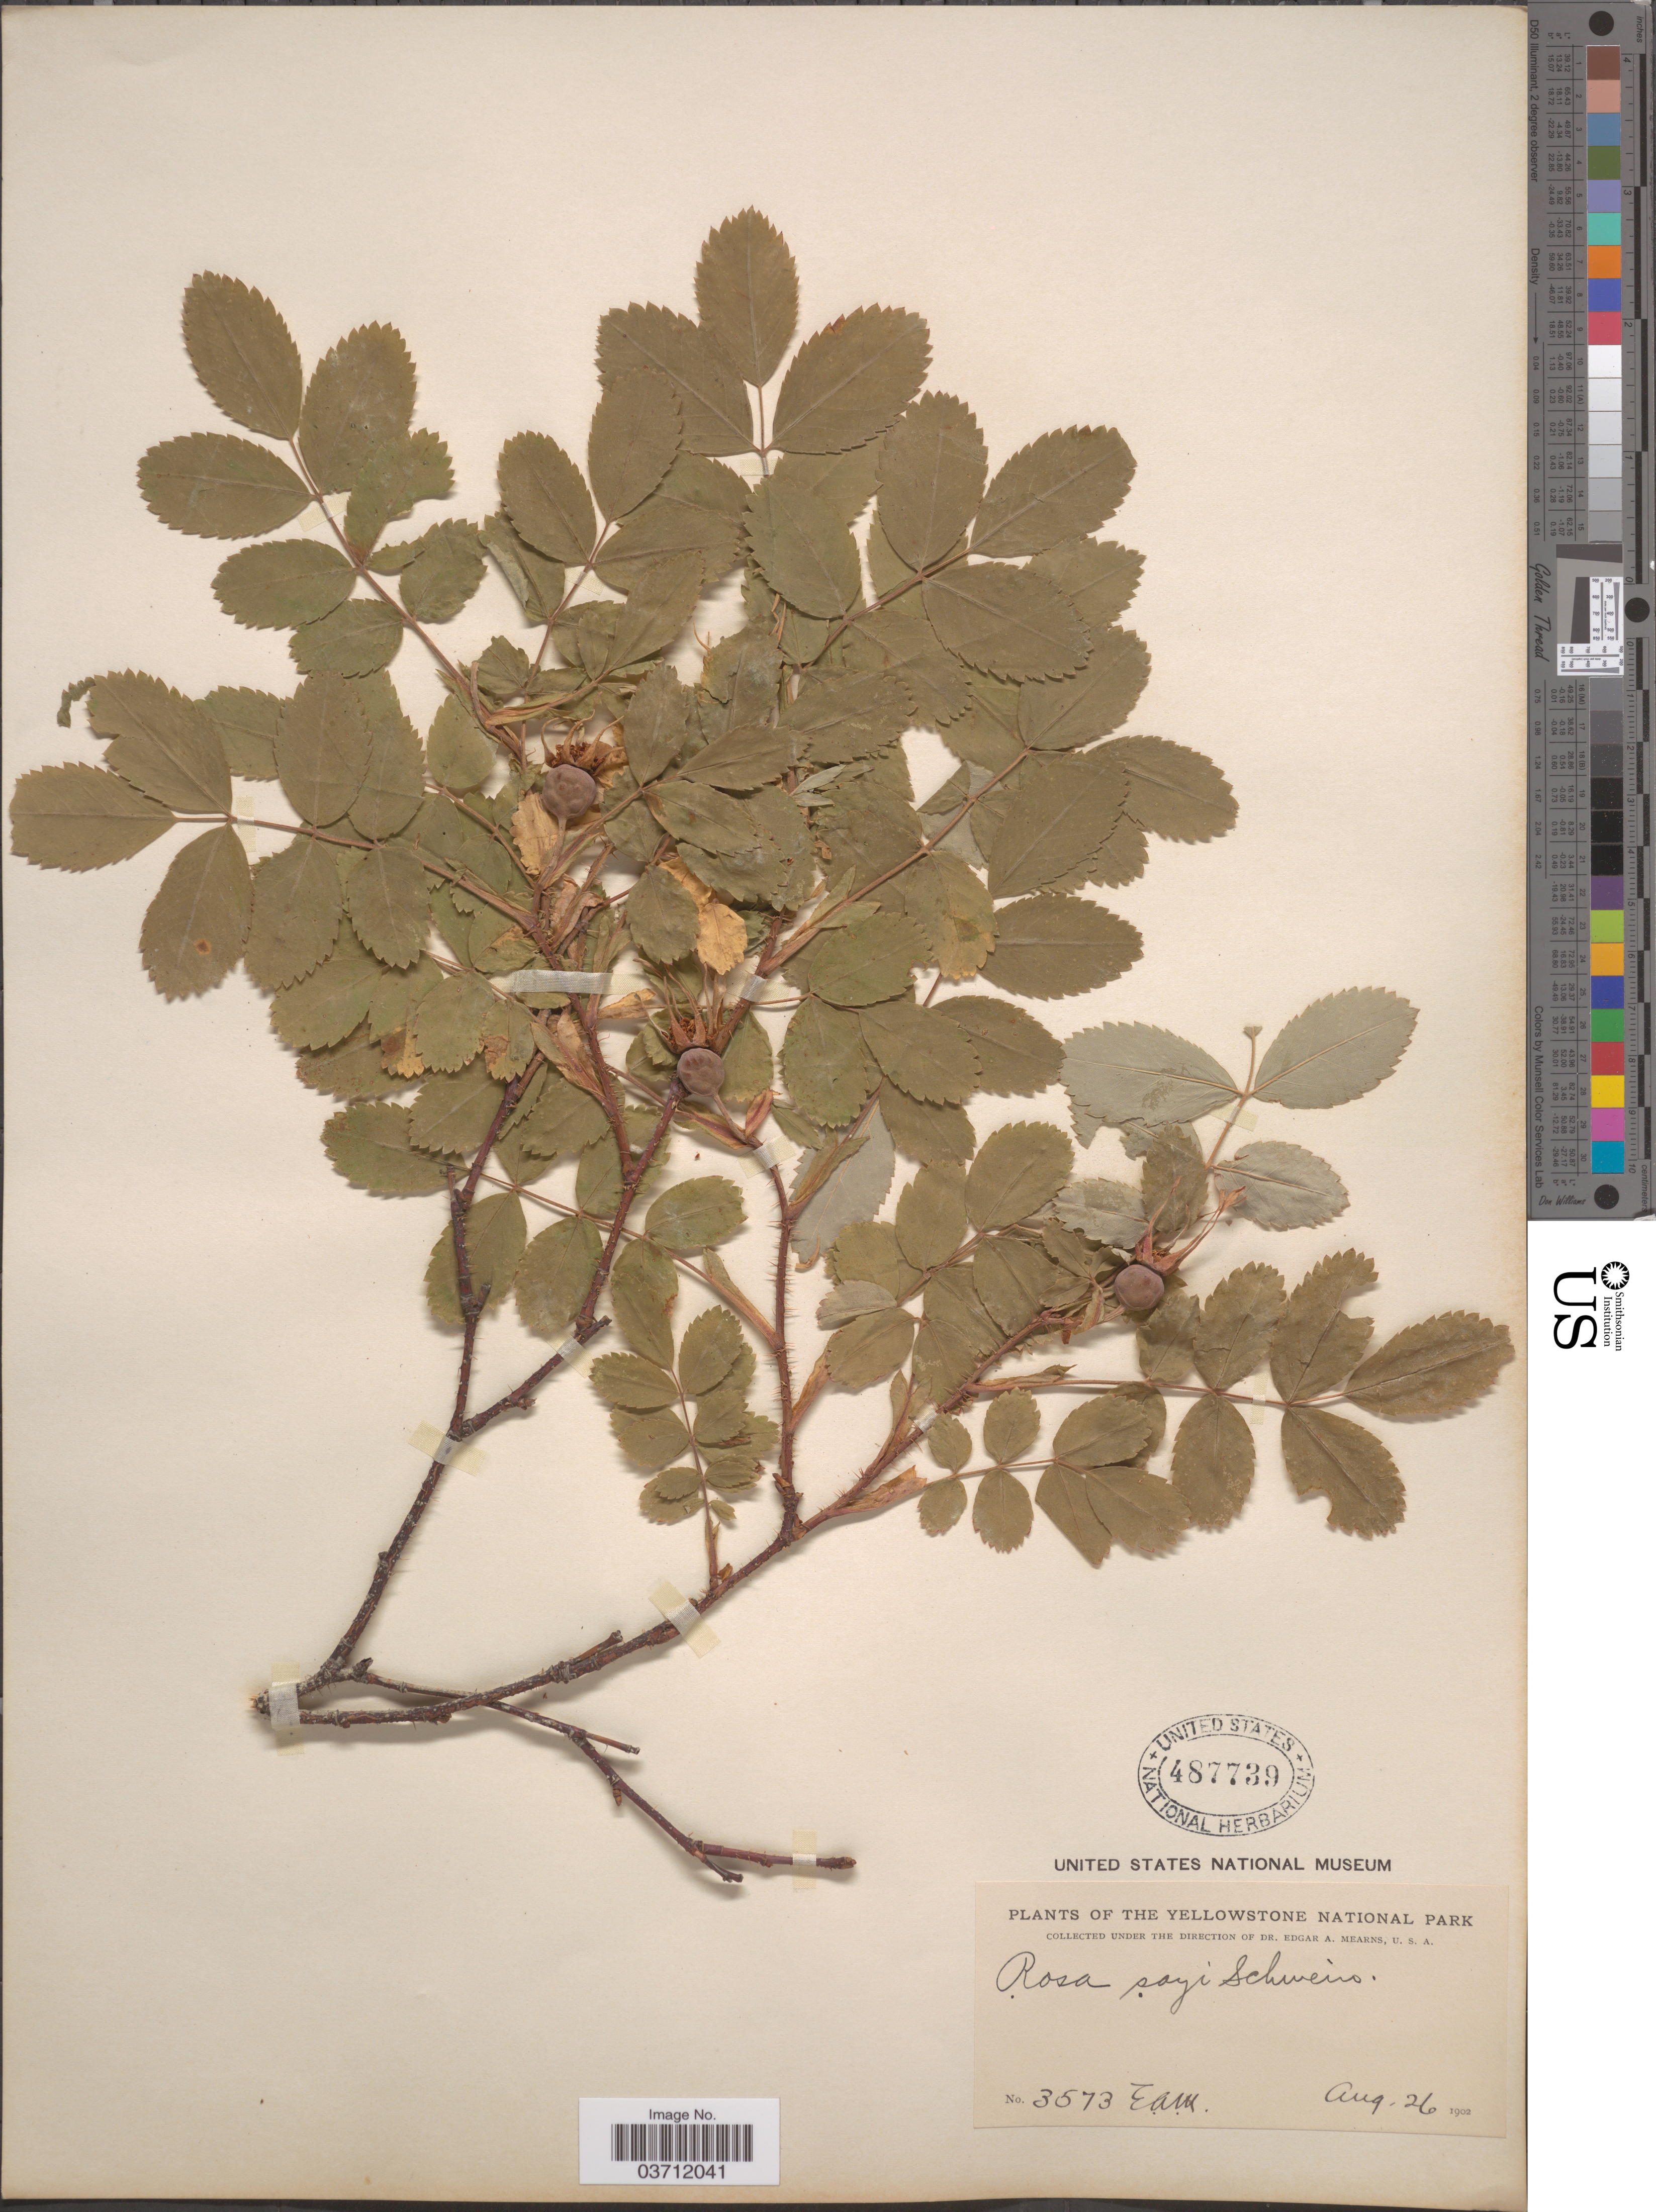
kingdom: Plantae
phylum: Tracheophyta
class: Magnoliopsida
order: Rosales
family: Rosaceae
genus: Rosa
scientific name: Rosa sayi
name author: Schwein.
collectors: E. A. Mearns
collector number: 3573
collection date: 1902-08-26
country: United States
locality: Yellowstone National Park.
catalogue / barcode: US 487739